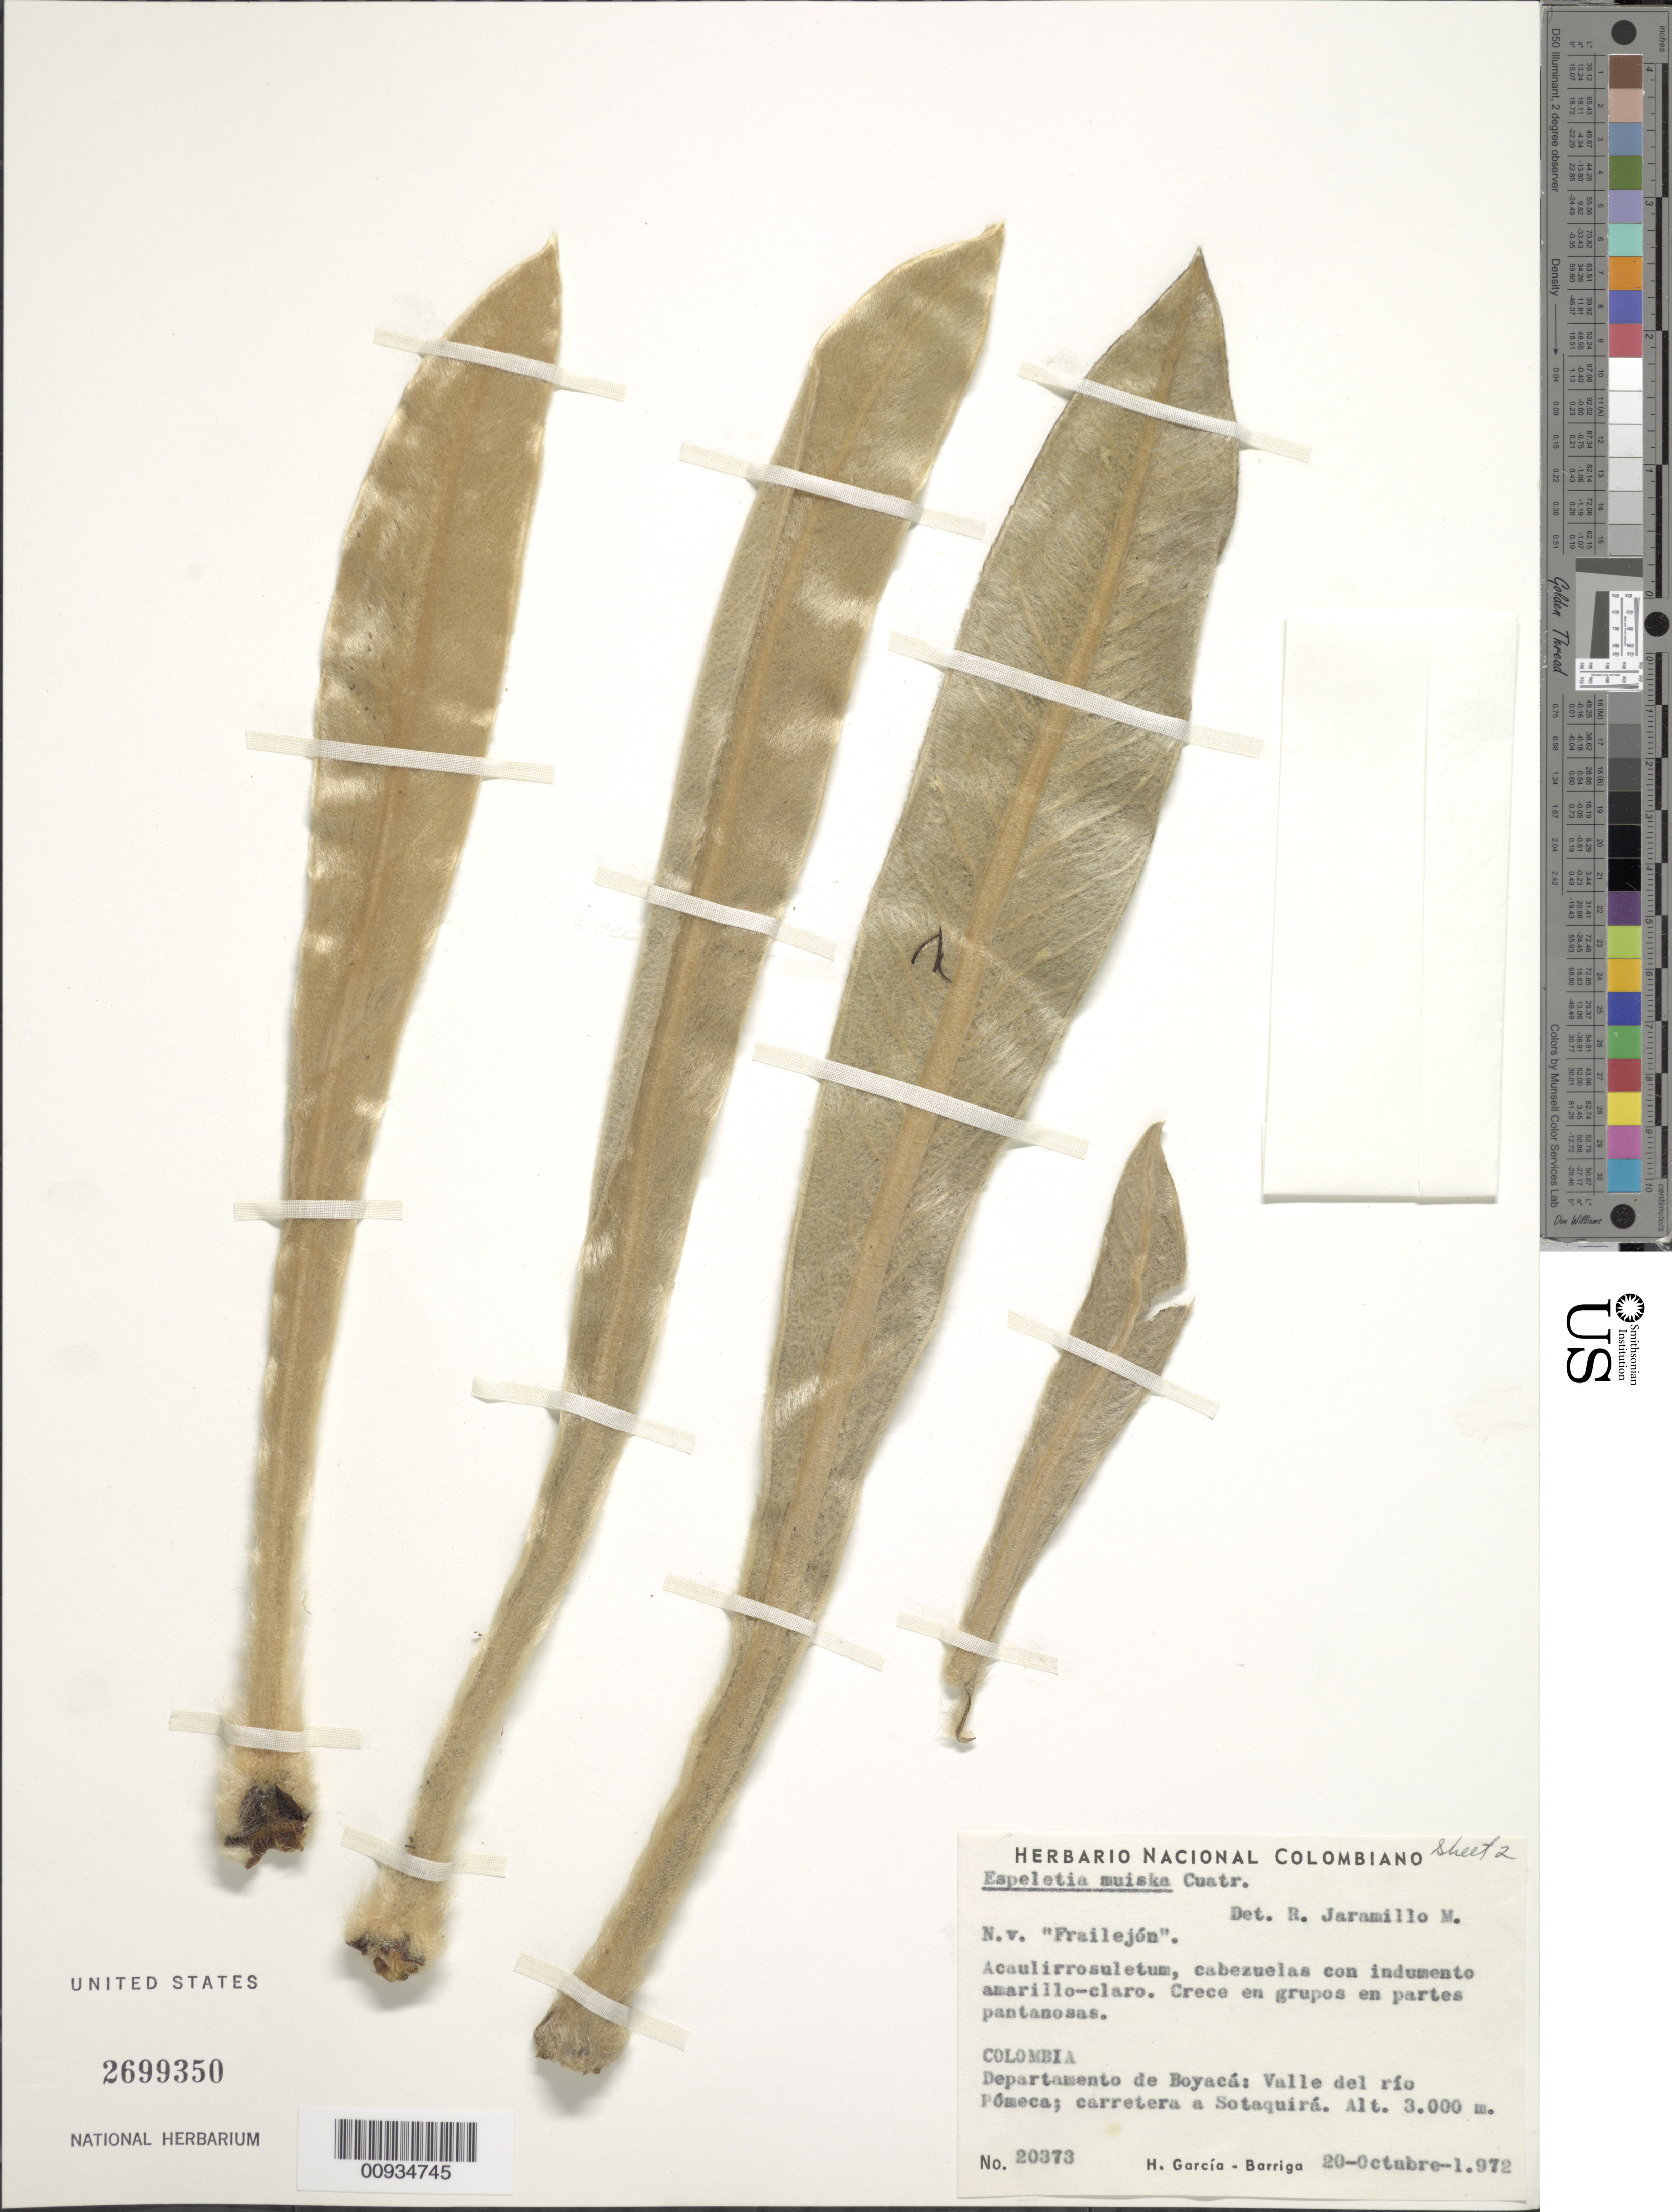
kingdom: Plantae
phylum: Tracheophyta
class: Magnoliopsida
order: Asterales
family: Asteraceae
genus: Espeletiopsis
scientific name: Espeletiopsis muiska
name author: (Cuatrec.) Cuatrec.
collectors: H. García Barriga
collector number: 20373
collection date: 1972-10-20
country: Colombia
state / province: Boyacá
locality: Departamento de Boyacá: Valle del rio Pomeca; carretera a Sotaquira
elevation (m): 3000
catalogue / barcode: US 2699350